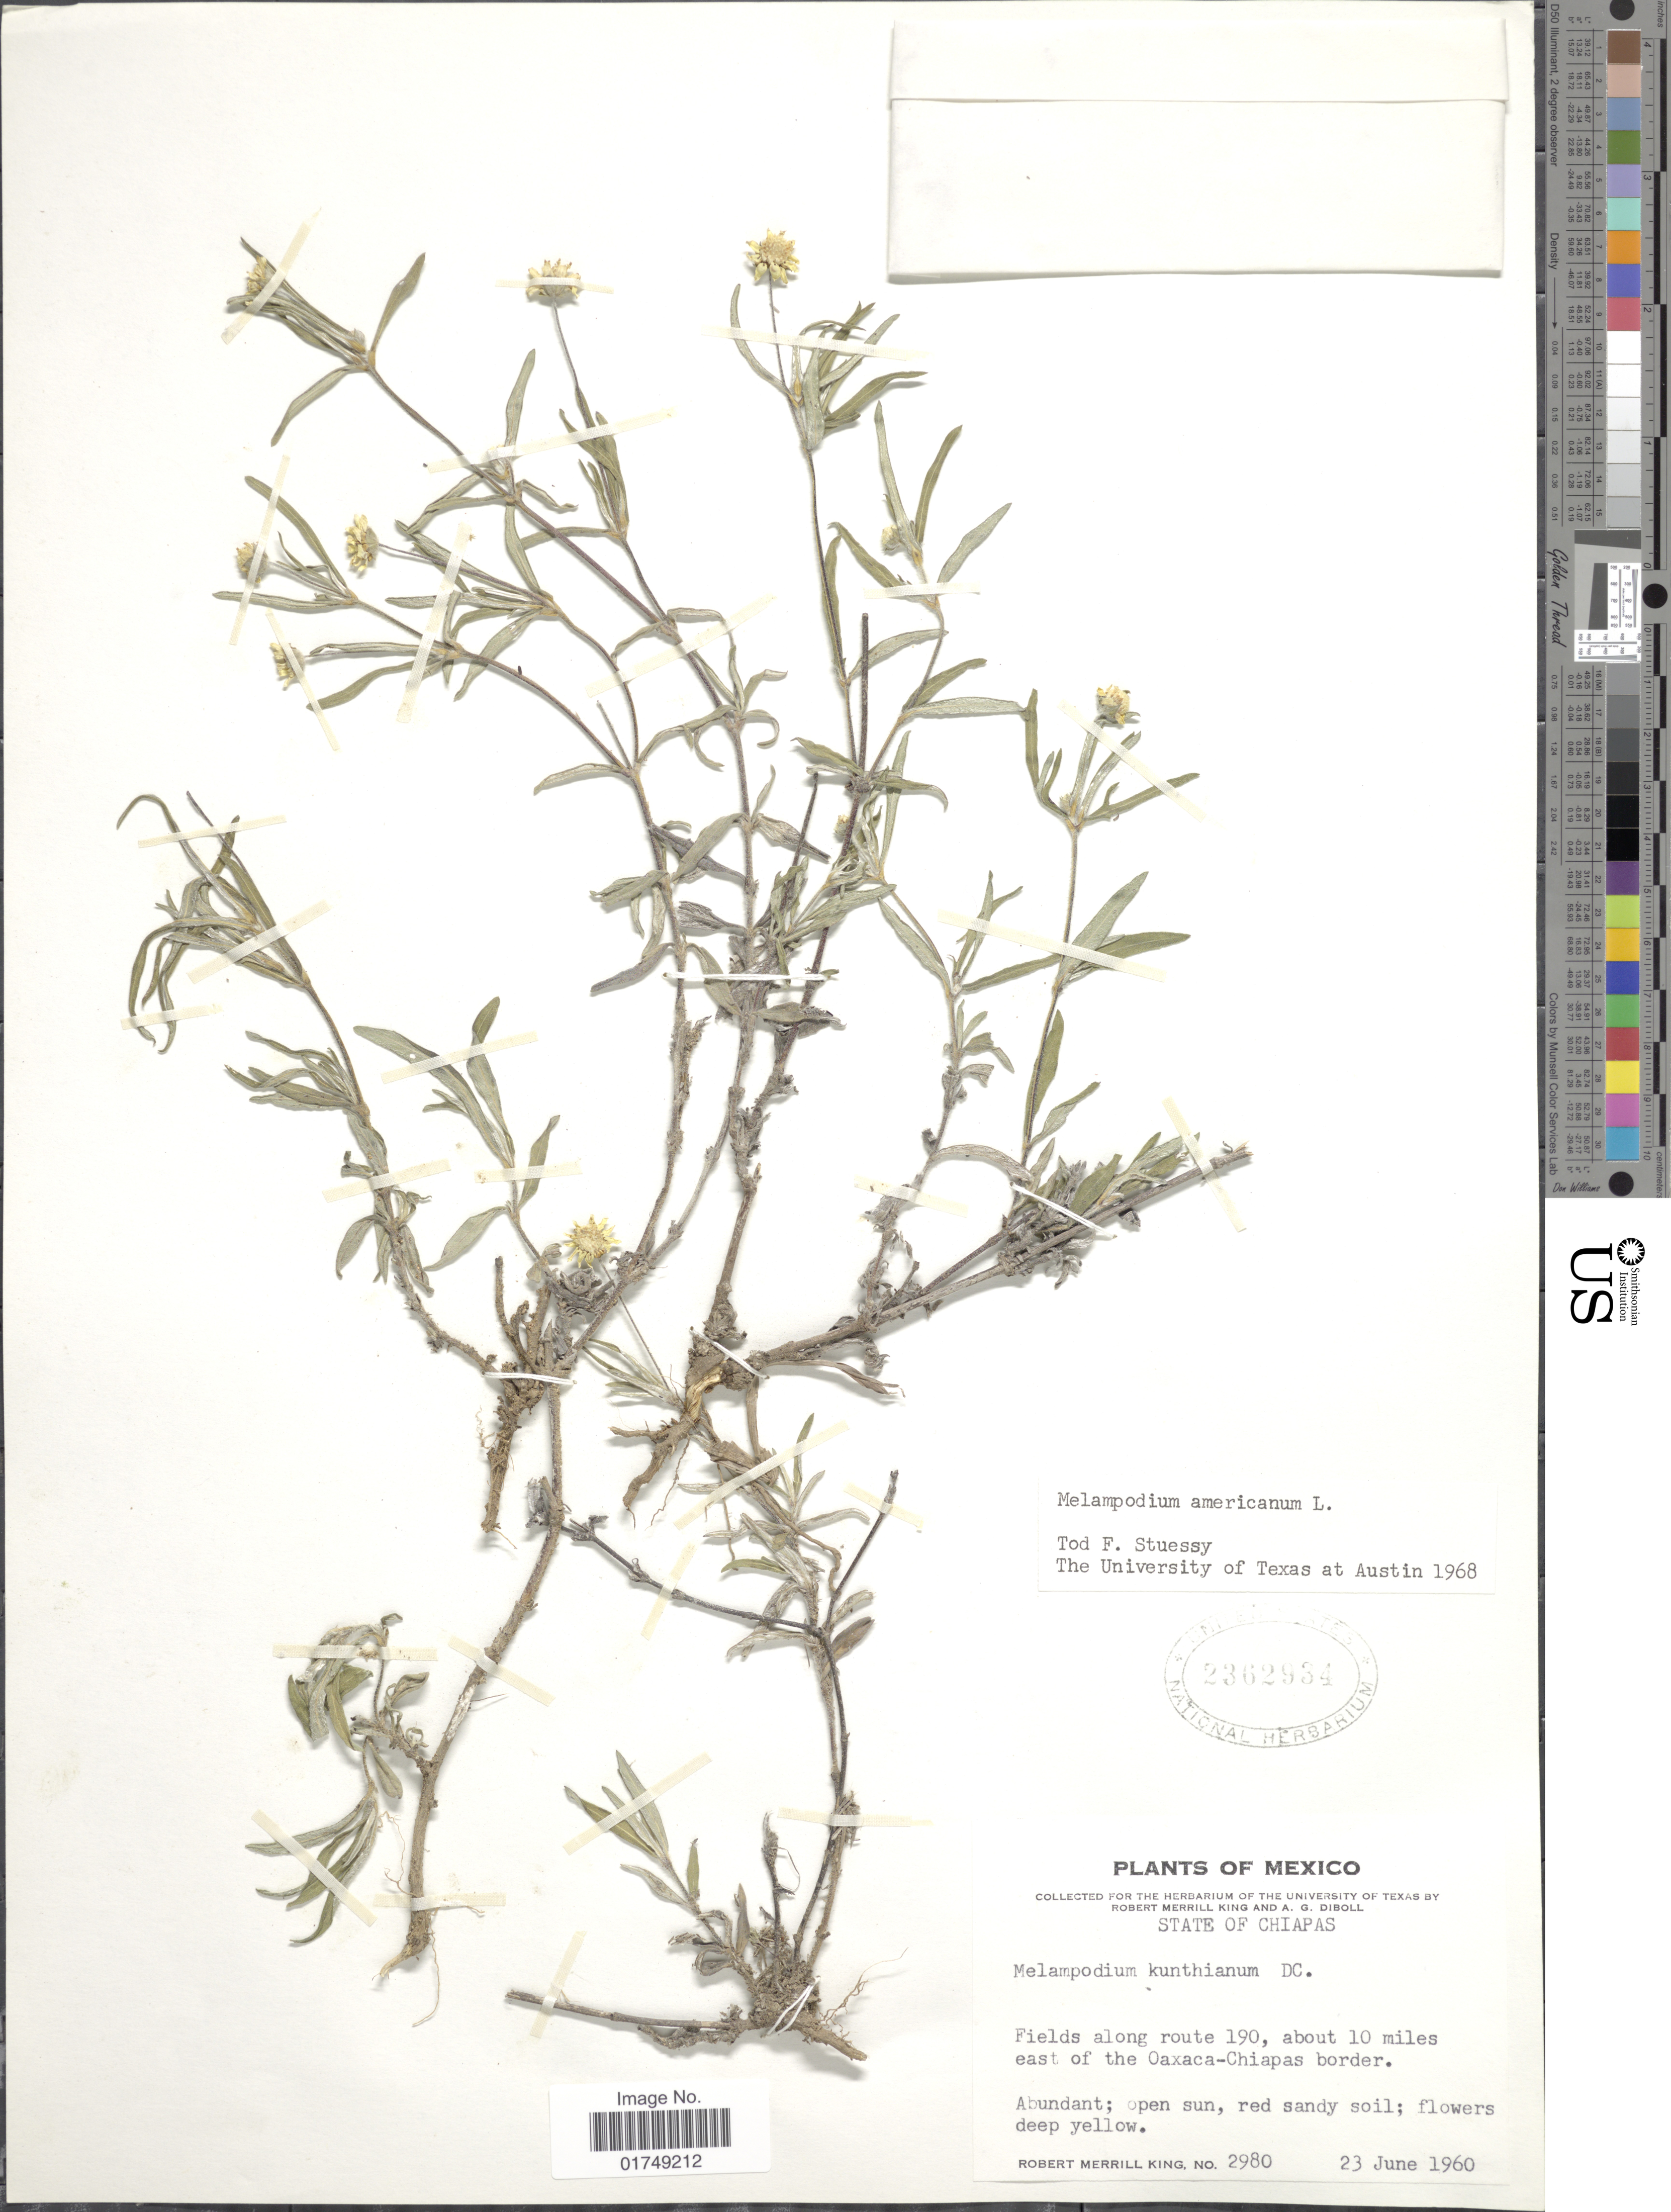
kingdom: Plantae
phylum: Tracheophyta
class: Magnoliopsida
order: Asterales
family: Asteraceae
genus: Melampodium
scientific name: Melampodium americanum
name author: L.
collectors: R. M. King & A. Diboll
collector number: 2980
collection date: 1960-06-23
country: Mexico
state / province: Chiapas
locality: Fields along route 190, about 10 miles east of the Oaxaca-Chiapas border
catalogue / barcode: US 2362934